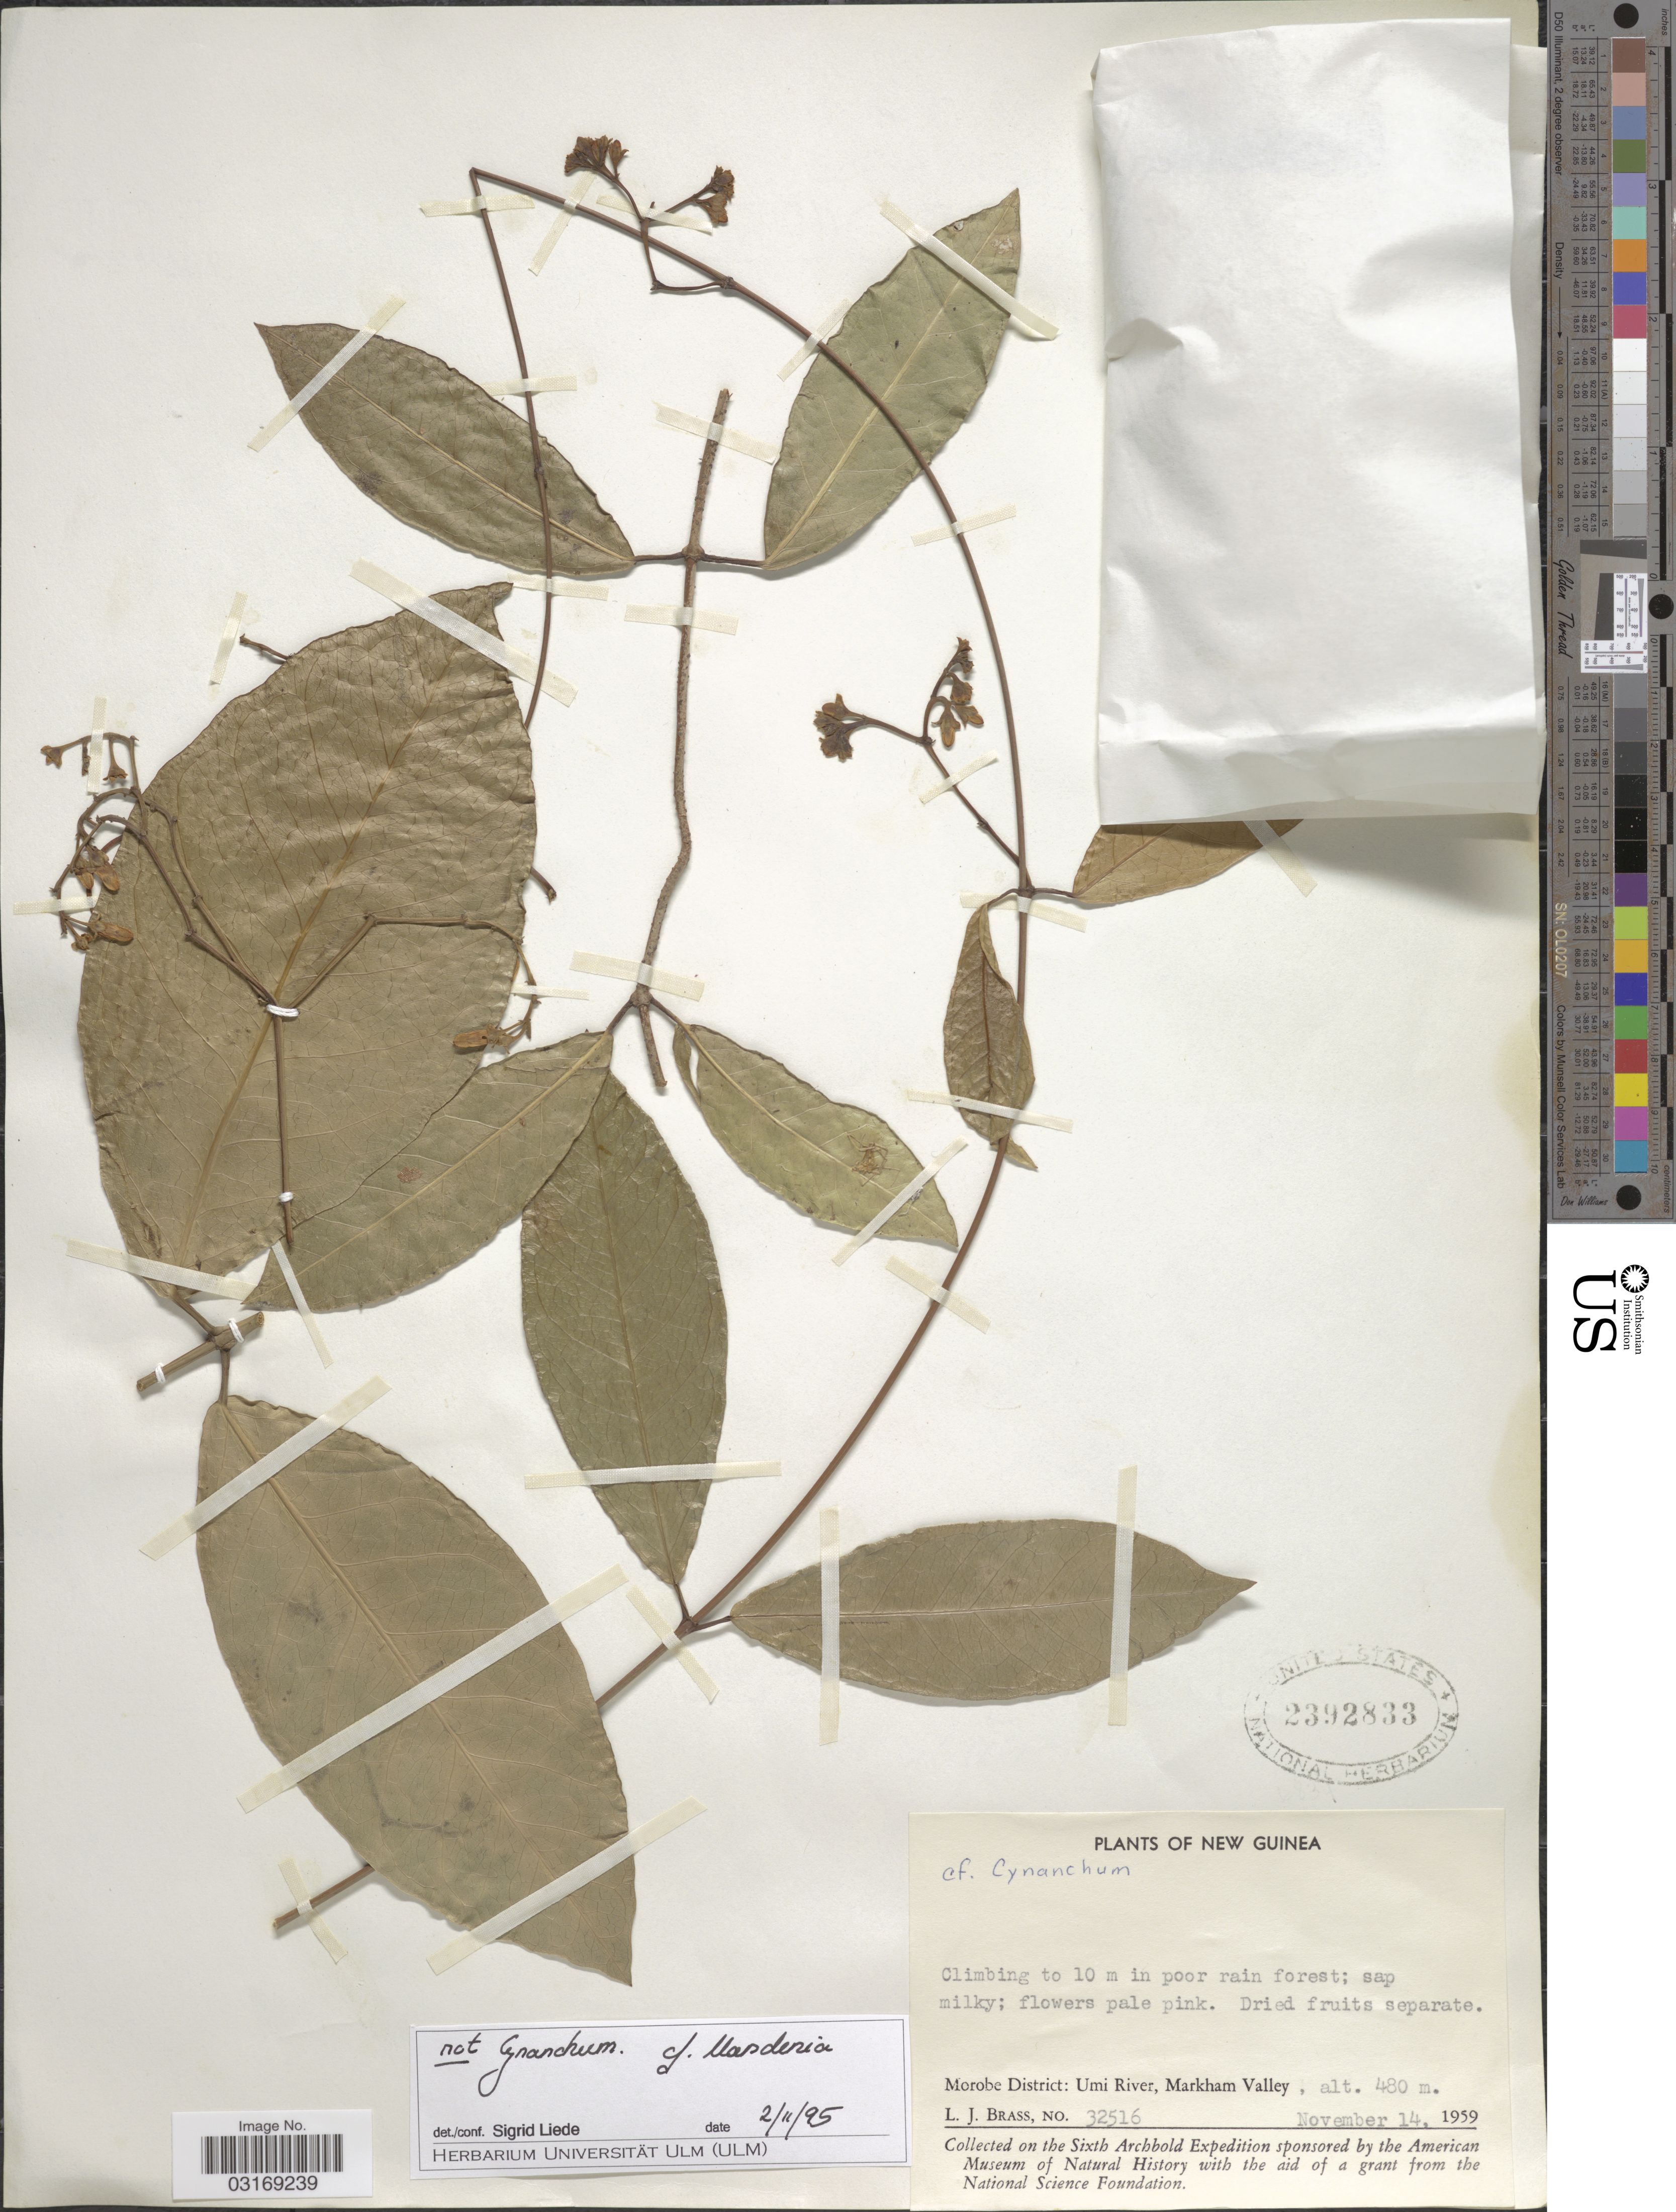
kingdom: Plantae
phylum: Tracheophyta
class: Magnoliopsida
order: Gentianales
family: Apocynaceae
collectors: L. J. Brass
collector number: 32516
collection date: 1959-11-14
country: Papua New Guinea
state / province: Morobe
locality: New Guinea. Morobe District: Umi River, Markham Valley.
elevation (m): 480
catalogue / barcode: US 2392833